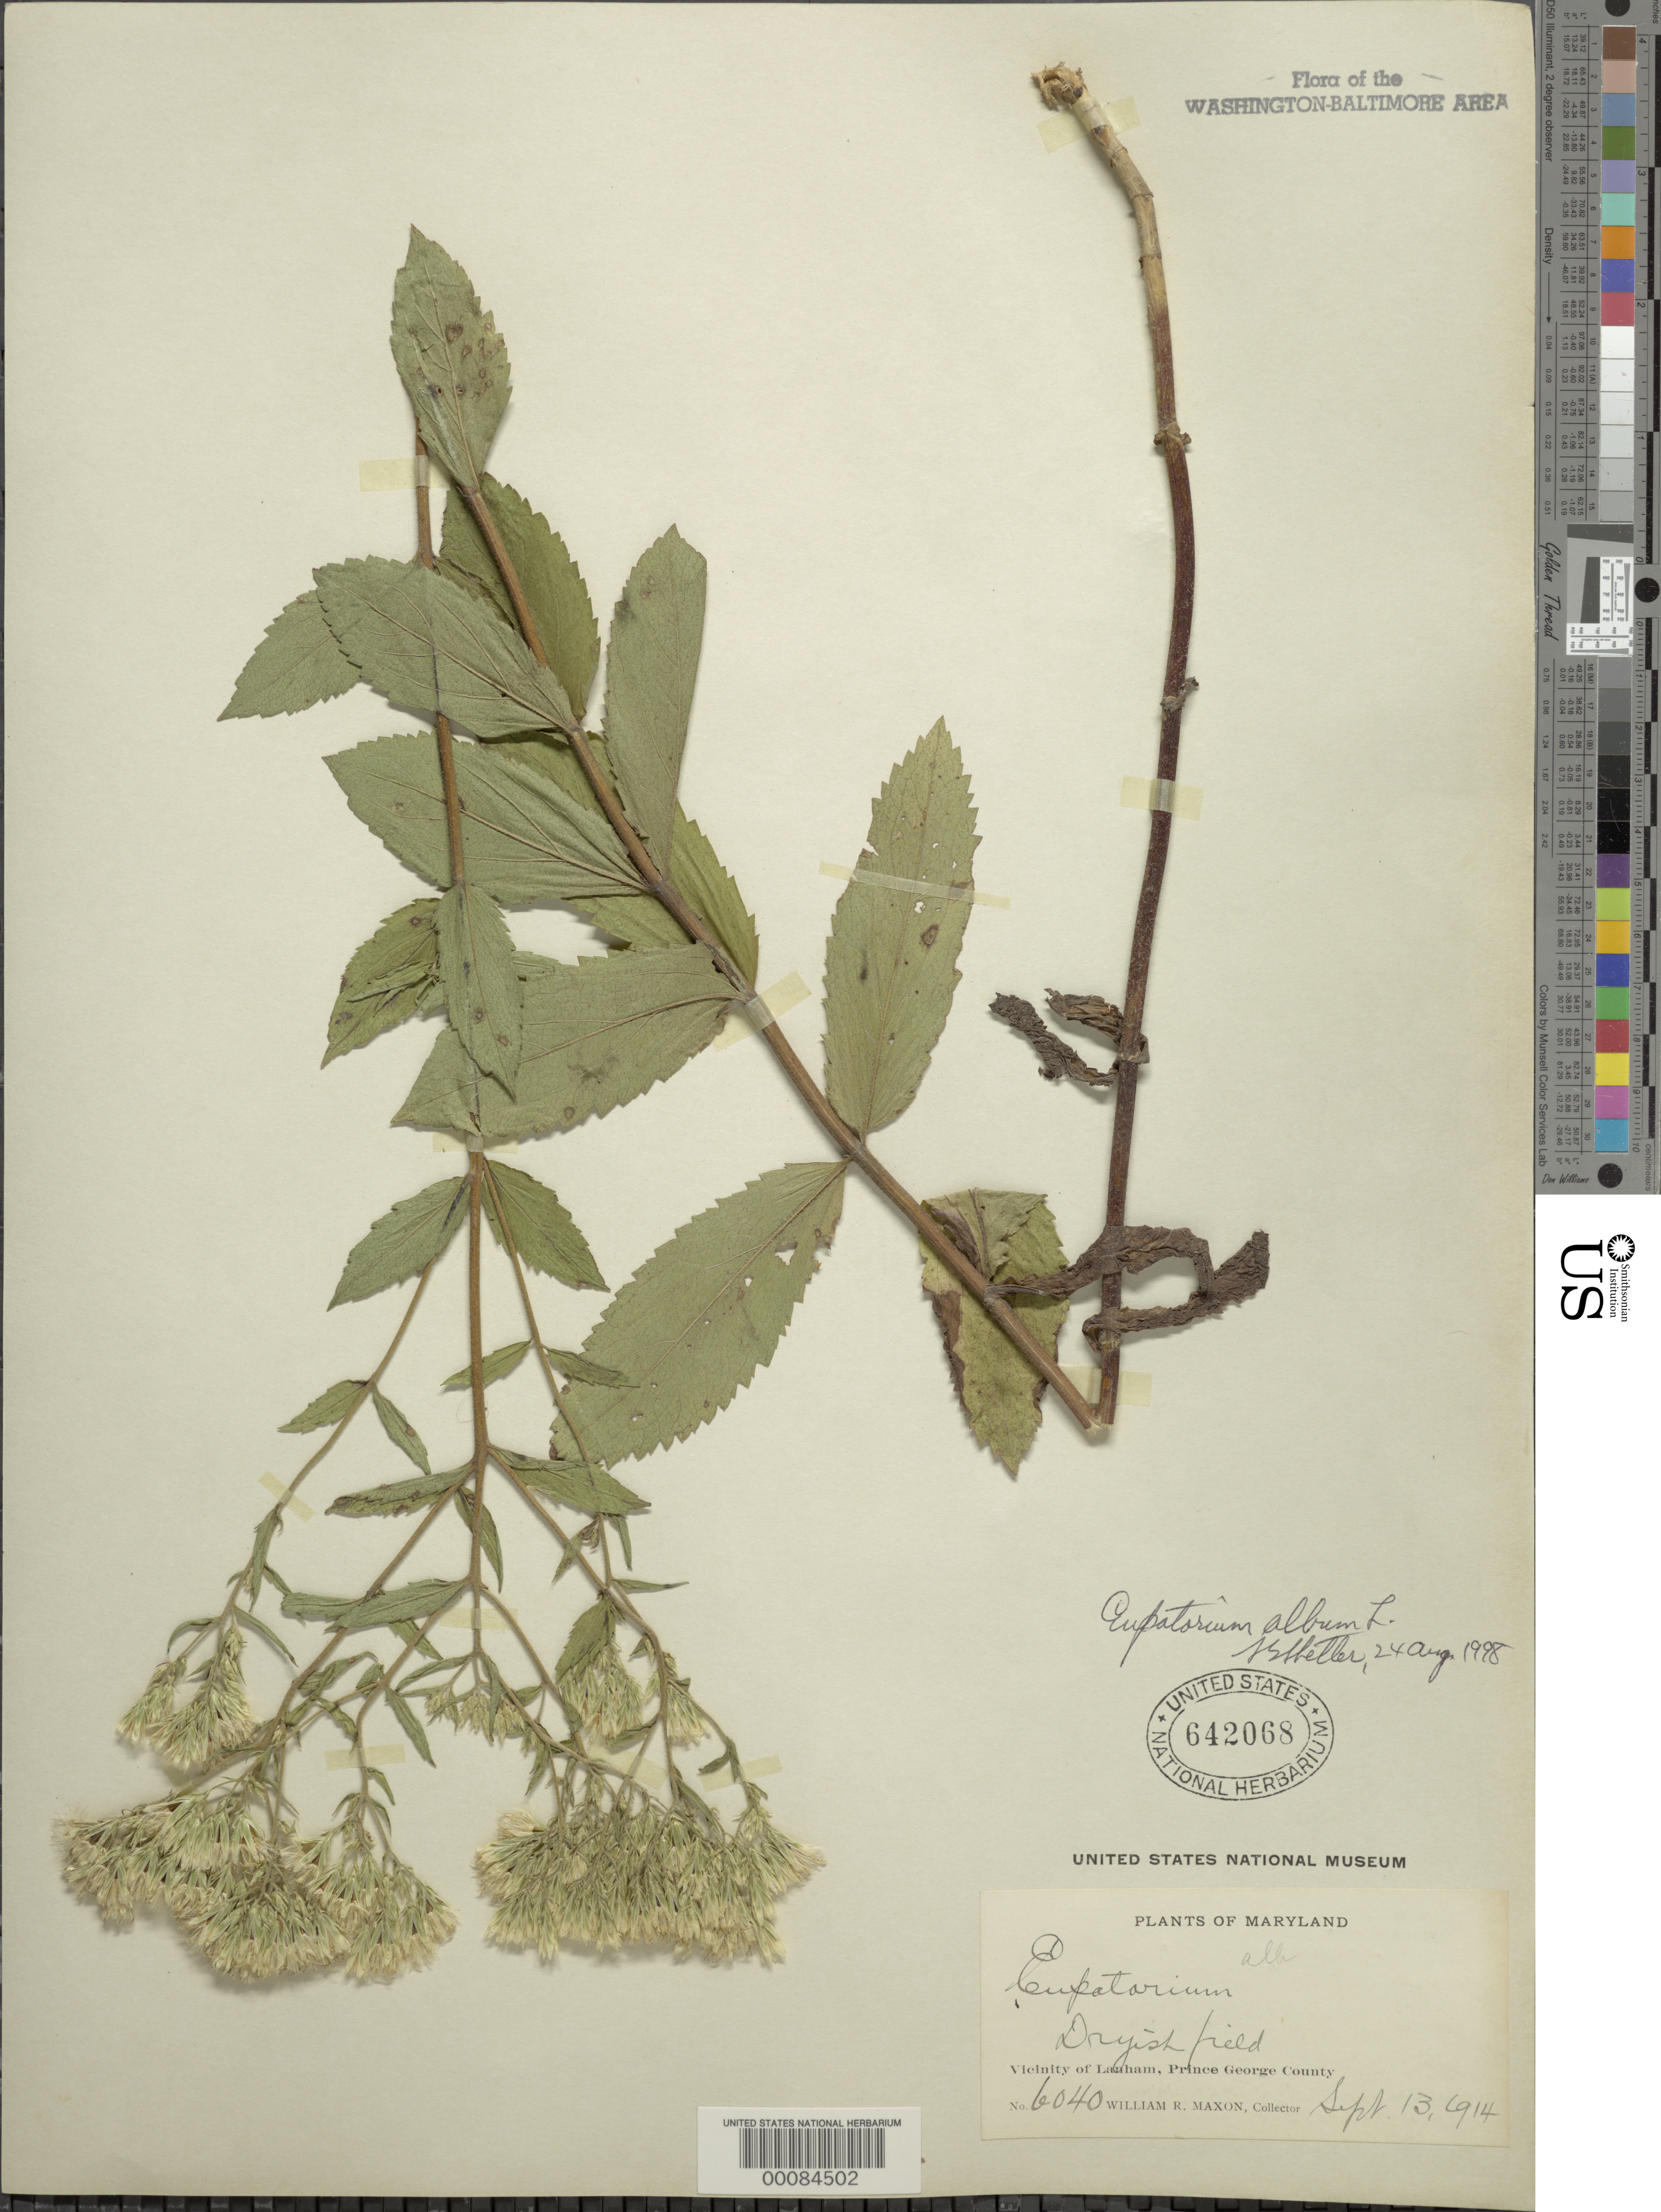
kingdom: Plantae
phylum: Tracheophyta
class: Magnoliopsida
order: Asterales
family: Asteraceae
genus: Eupatorium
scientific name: Eupatorium album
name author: L.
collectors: W. R. Maxon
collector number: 6040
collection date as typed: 13 Sep 1914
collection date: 1914-09-13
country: United States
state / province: Maryland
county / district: Prince George's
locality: Lanham vicinity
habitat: Dryish field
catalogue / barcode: US 642068